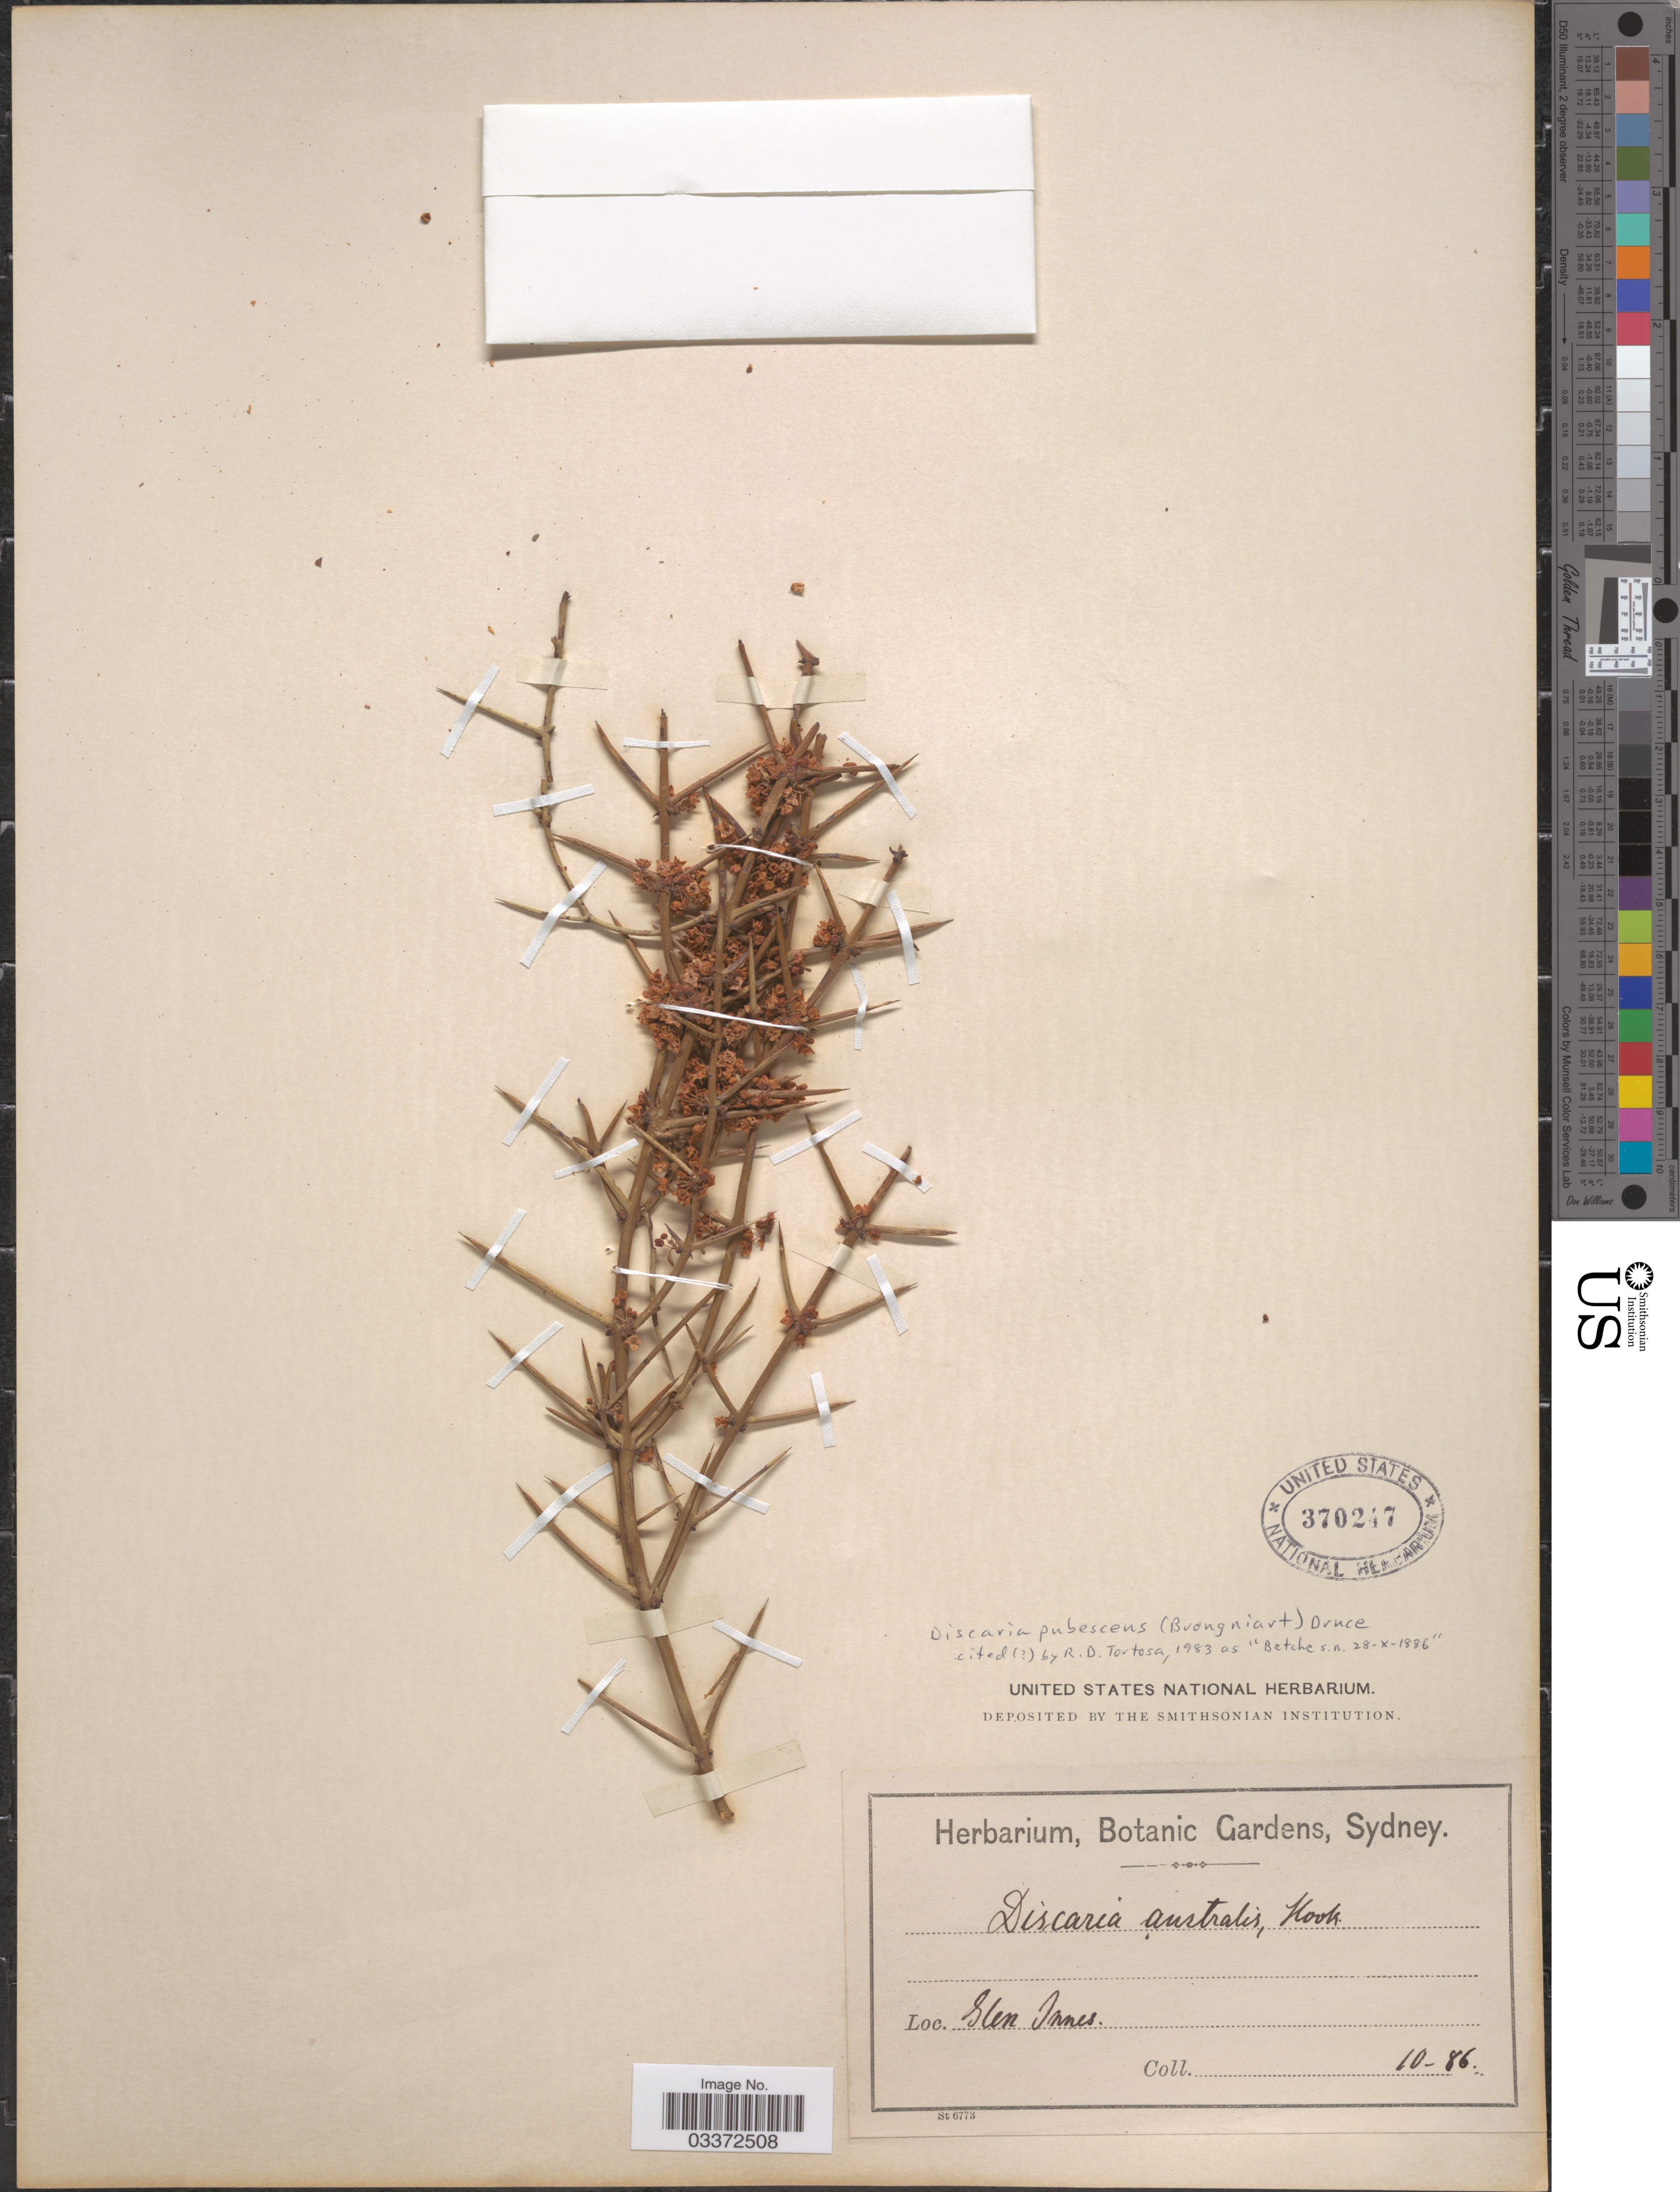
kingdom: Plantae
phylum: Tracheophyta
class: Magnoliopsida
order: Rosales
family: Rhamnaceae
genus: Discaria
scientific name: Discaria pubescens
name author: (Brongn.) Druce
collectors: ex Herb. Bot. Gard. Sydney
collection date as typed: Transcribed d/m/y: /10/86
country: Australia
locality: Glen Innes.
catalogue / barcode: US 370247